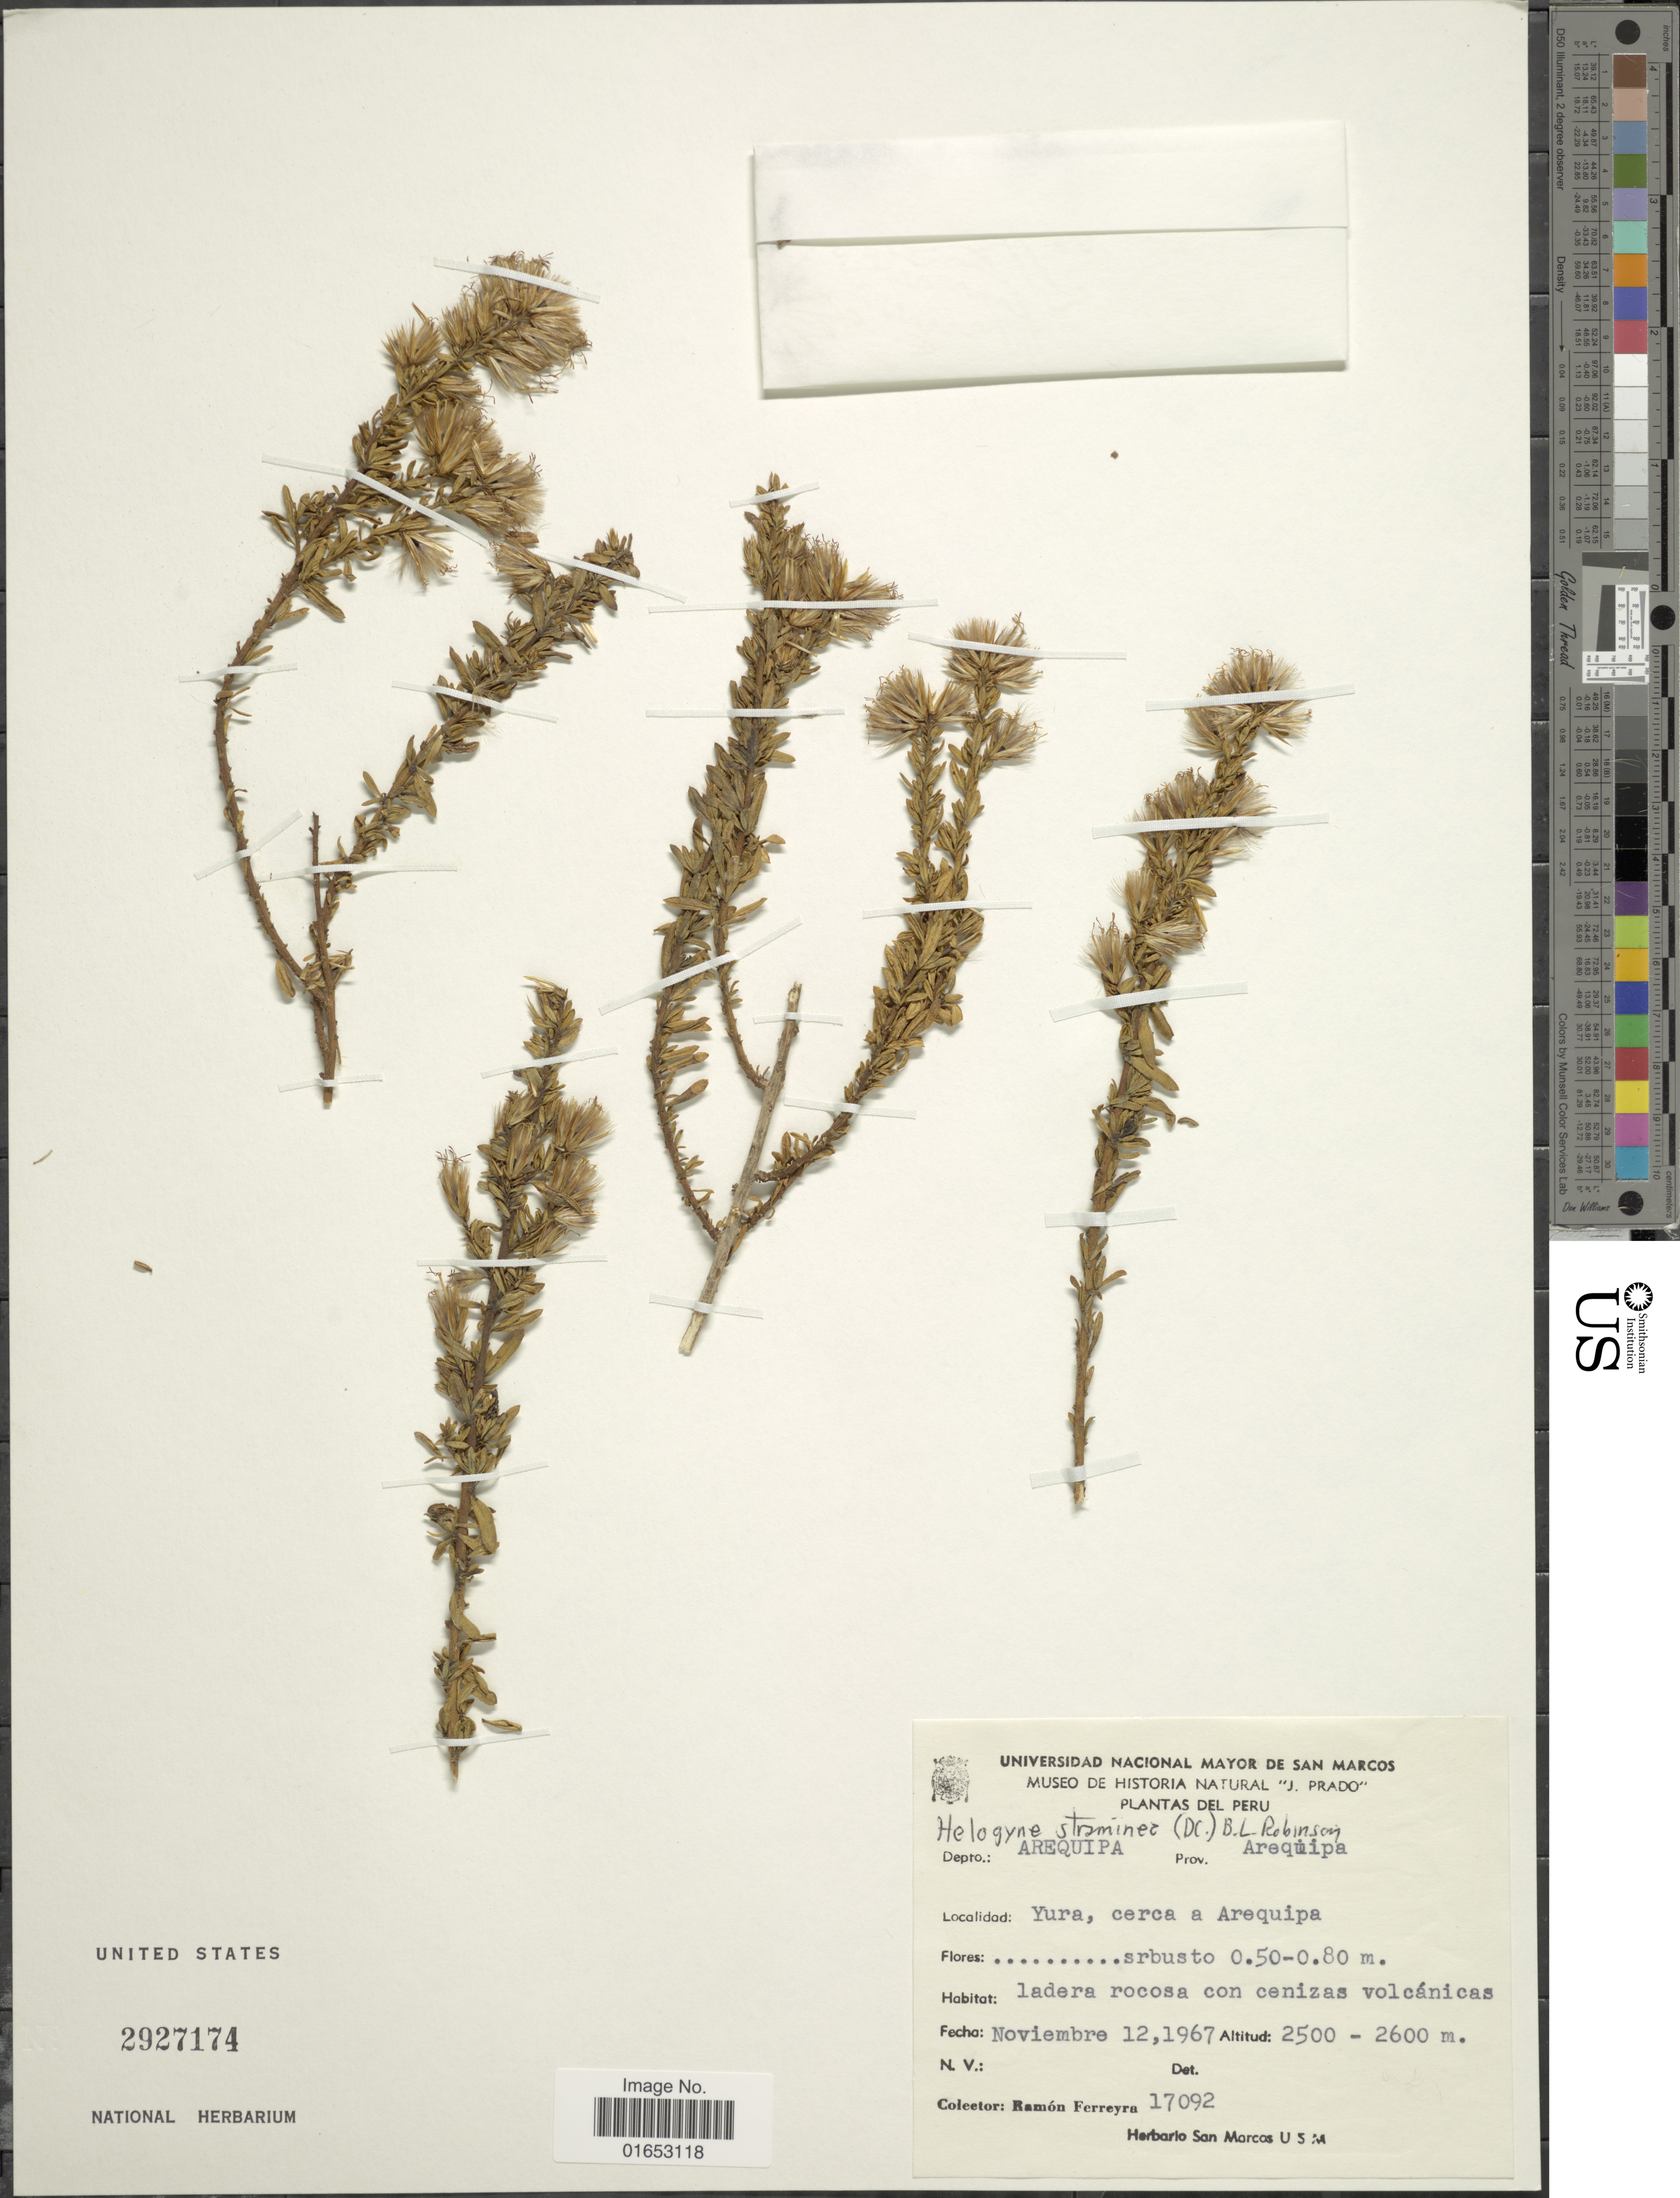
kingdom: Plantae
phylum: Tracheophyta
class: Magnoliopsida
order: Asterales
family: Asteraceae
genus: Helogyne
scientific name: Helogyne straminea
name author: (DC.) B.L. Rob.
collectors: R. A. Ferreyra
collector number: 17092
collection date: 1967-11-12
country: Peru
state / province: Arequipa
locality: Depto. Arequipa, Yura, cerca a Arequipa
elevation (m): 2500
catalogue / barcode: US 2927174